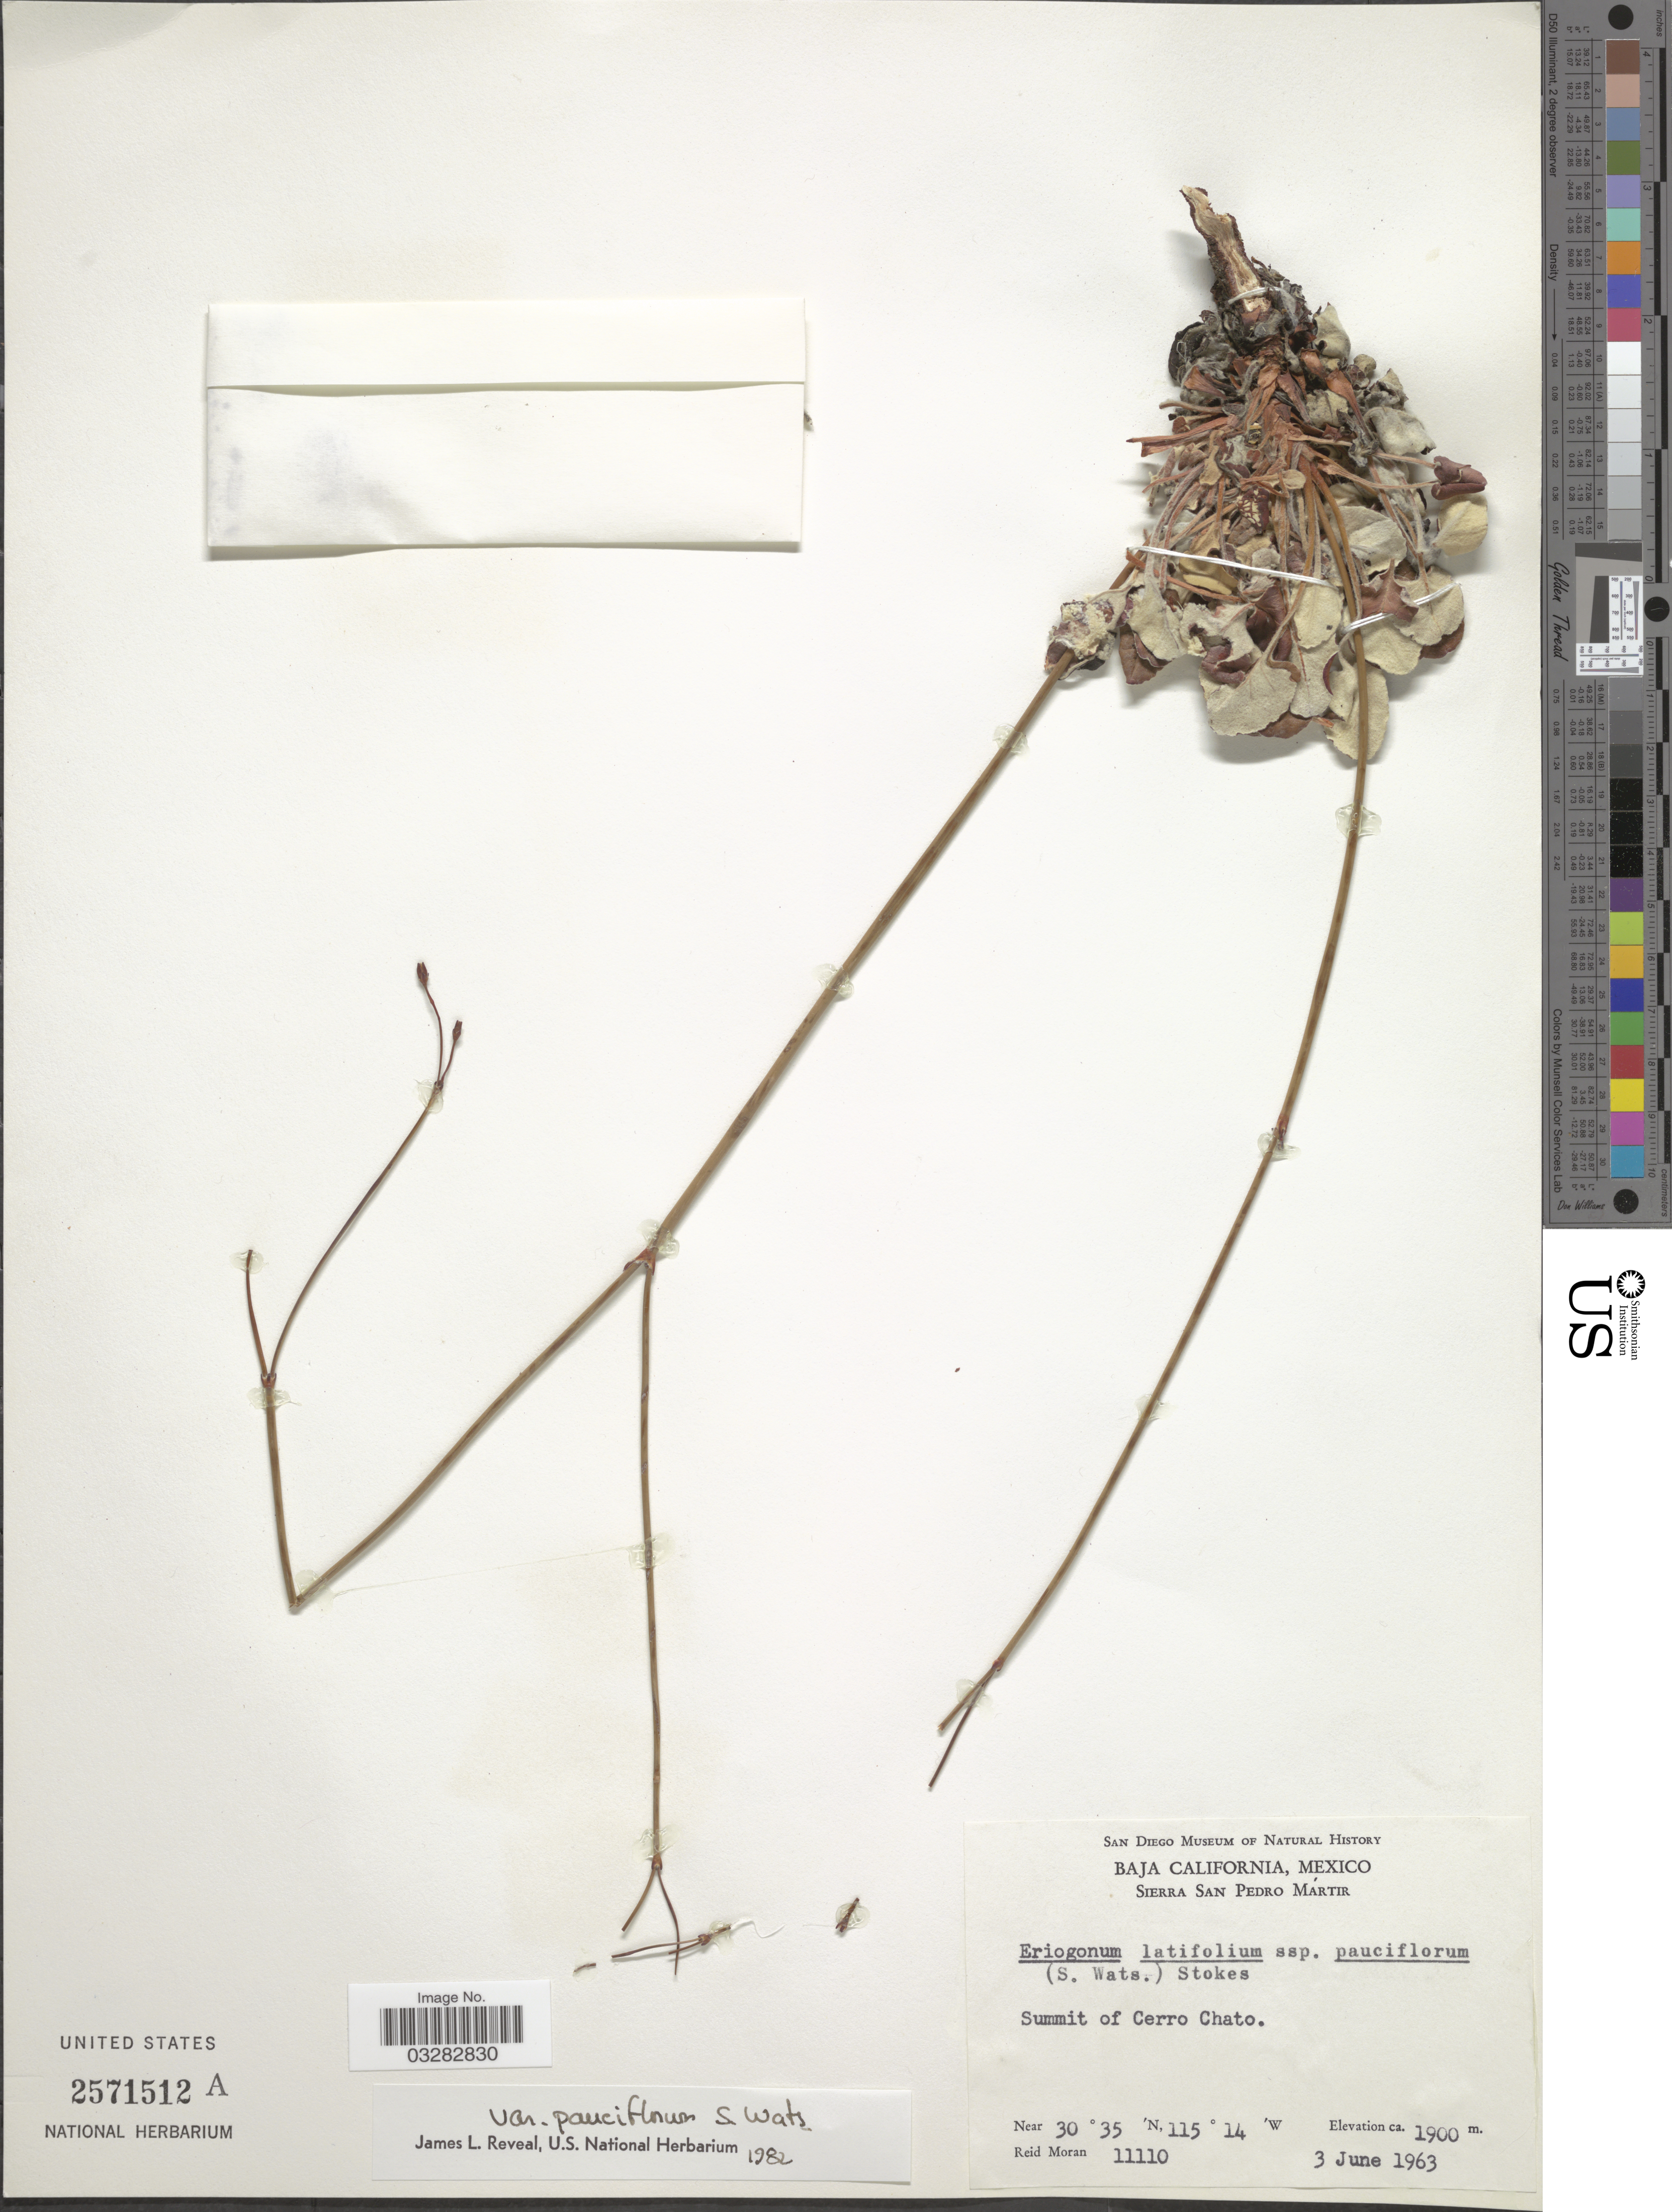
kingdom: Plantae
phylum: Tracheophyta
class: Magnoliopsida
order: Caryophyllales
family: Polygonaceae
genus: Eriogonum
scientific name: Eriogonum nudum var. nudum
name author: Douglas ex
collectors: R. V. Moran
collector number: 1110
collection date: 1963-06-03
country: Mexico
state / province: Baja California Norte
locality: Sierra San Pedro Mártir. Summit of Cerro Chato.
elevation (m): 1900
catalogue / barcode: US 2571512A